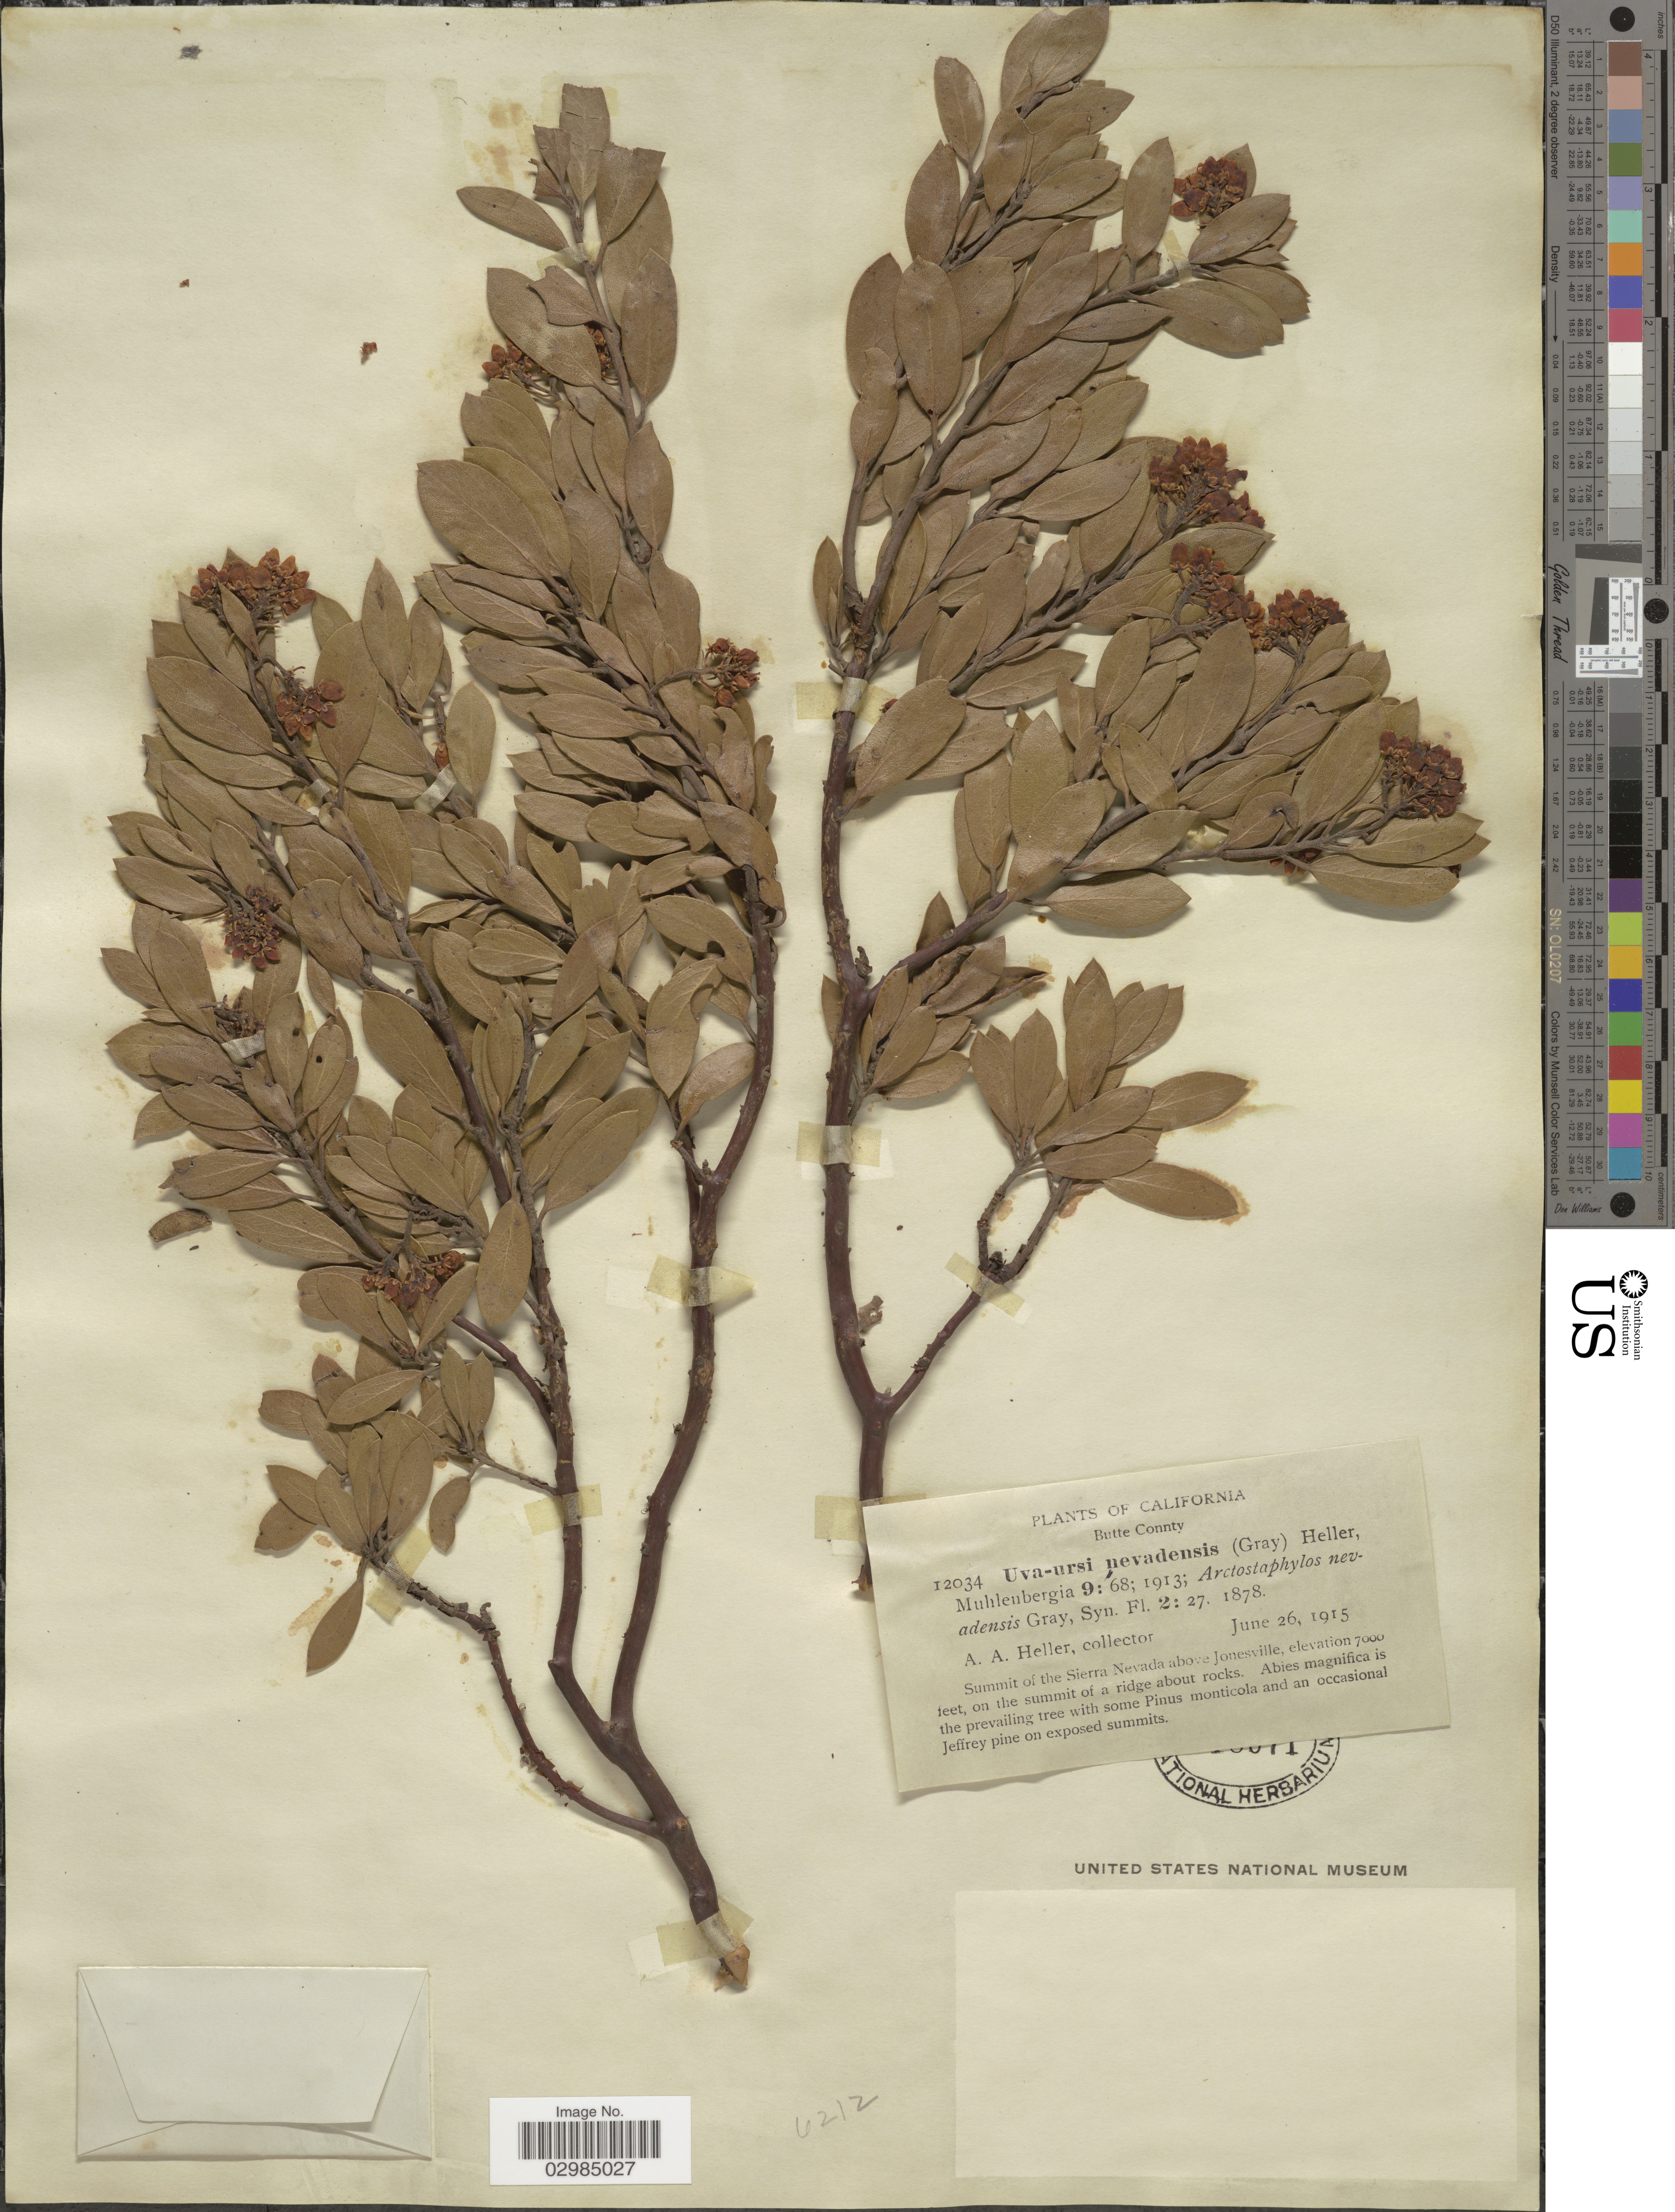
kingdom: Plantae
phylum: Tracheophyta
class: Magnoliopsida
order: Ericales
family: Ericaceae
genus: Arctostaphylos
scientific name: Arctostaphylos uva-ursi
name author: (L.) Spreng.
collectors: A. A. Heller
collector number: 12034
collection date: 1915-06-26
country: United States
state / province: California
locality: Summit of the Sierra Nevada above Jonesville.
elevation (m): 2134